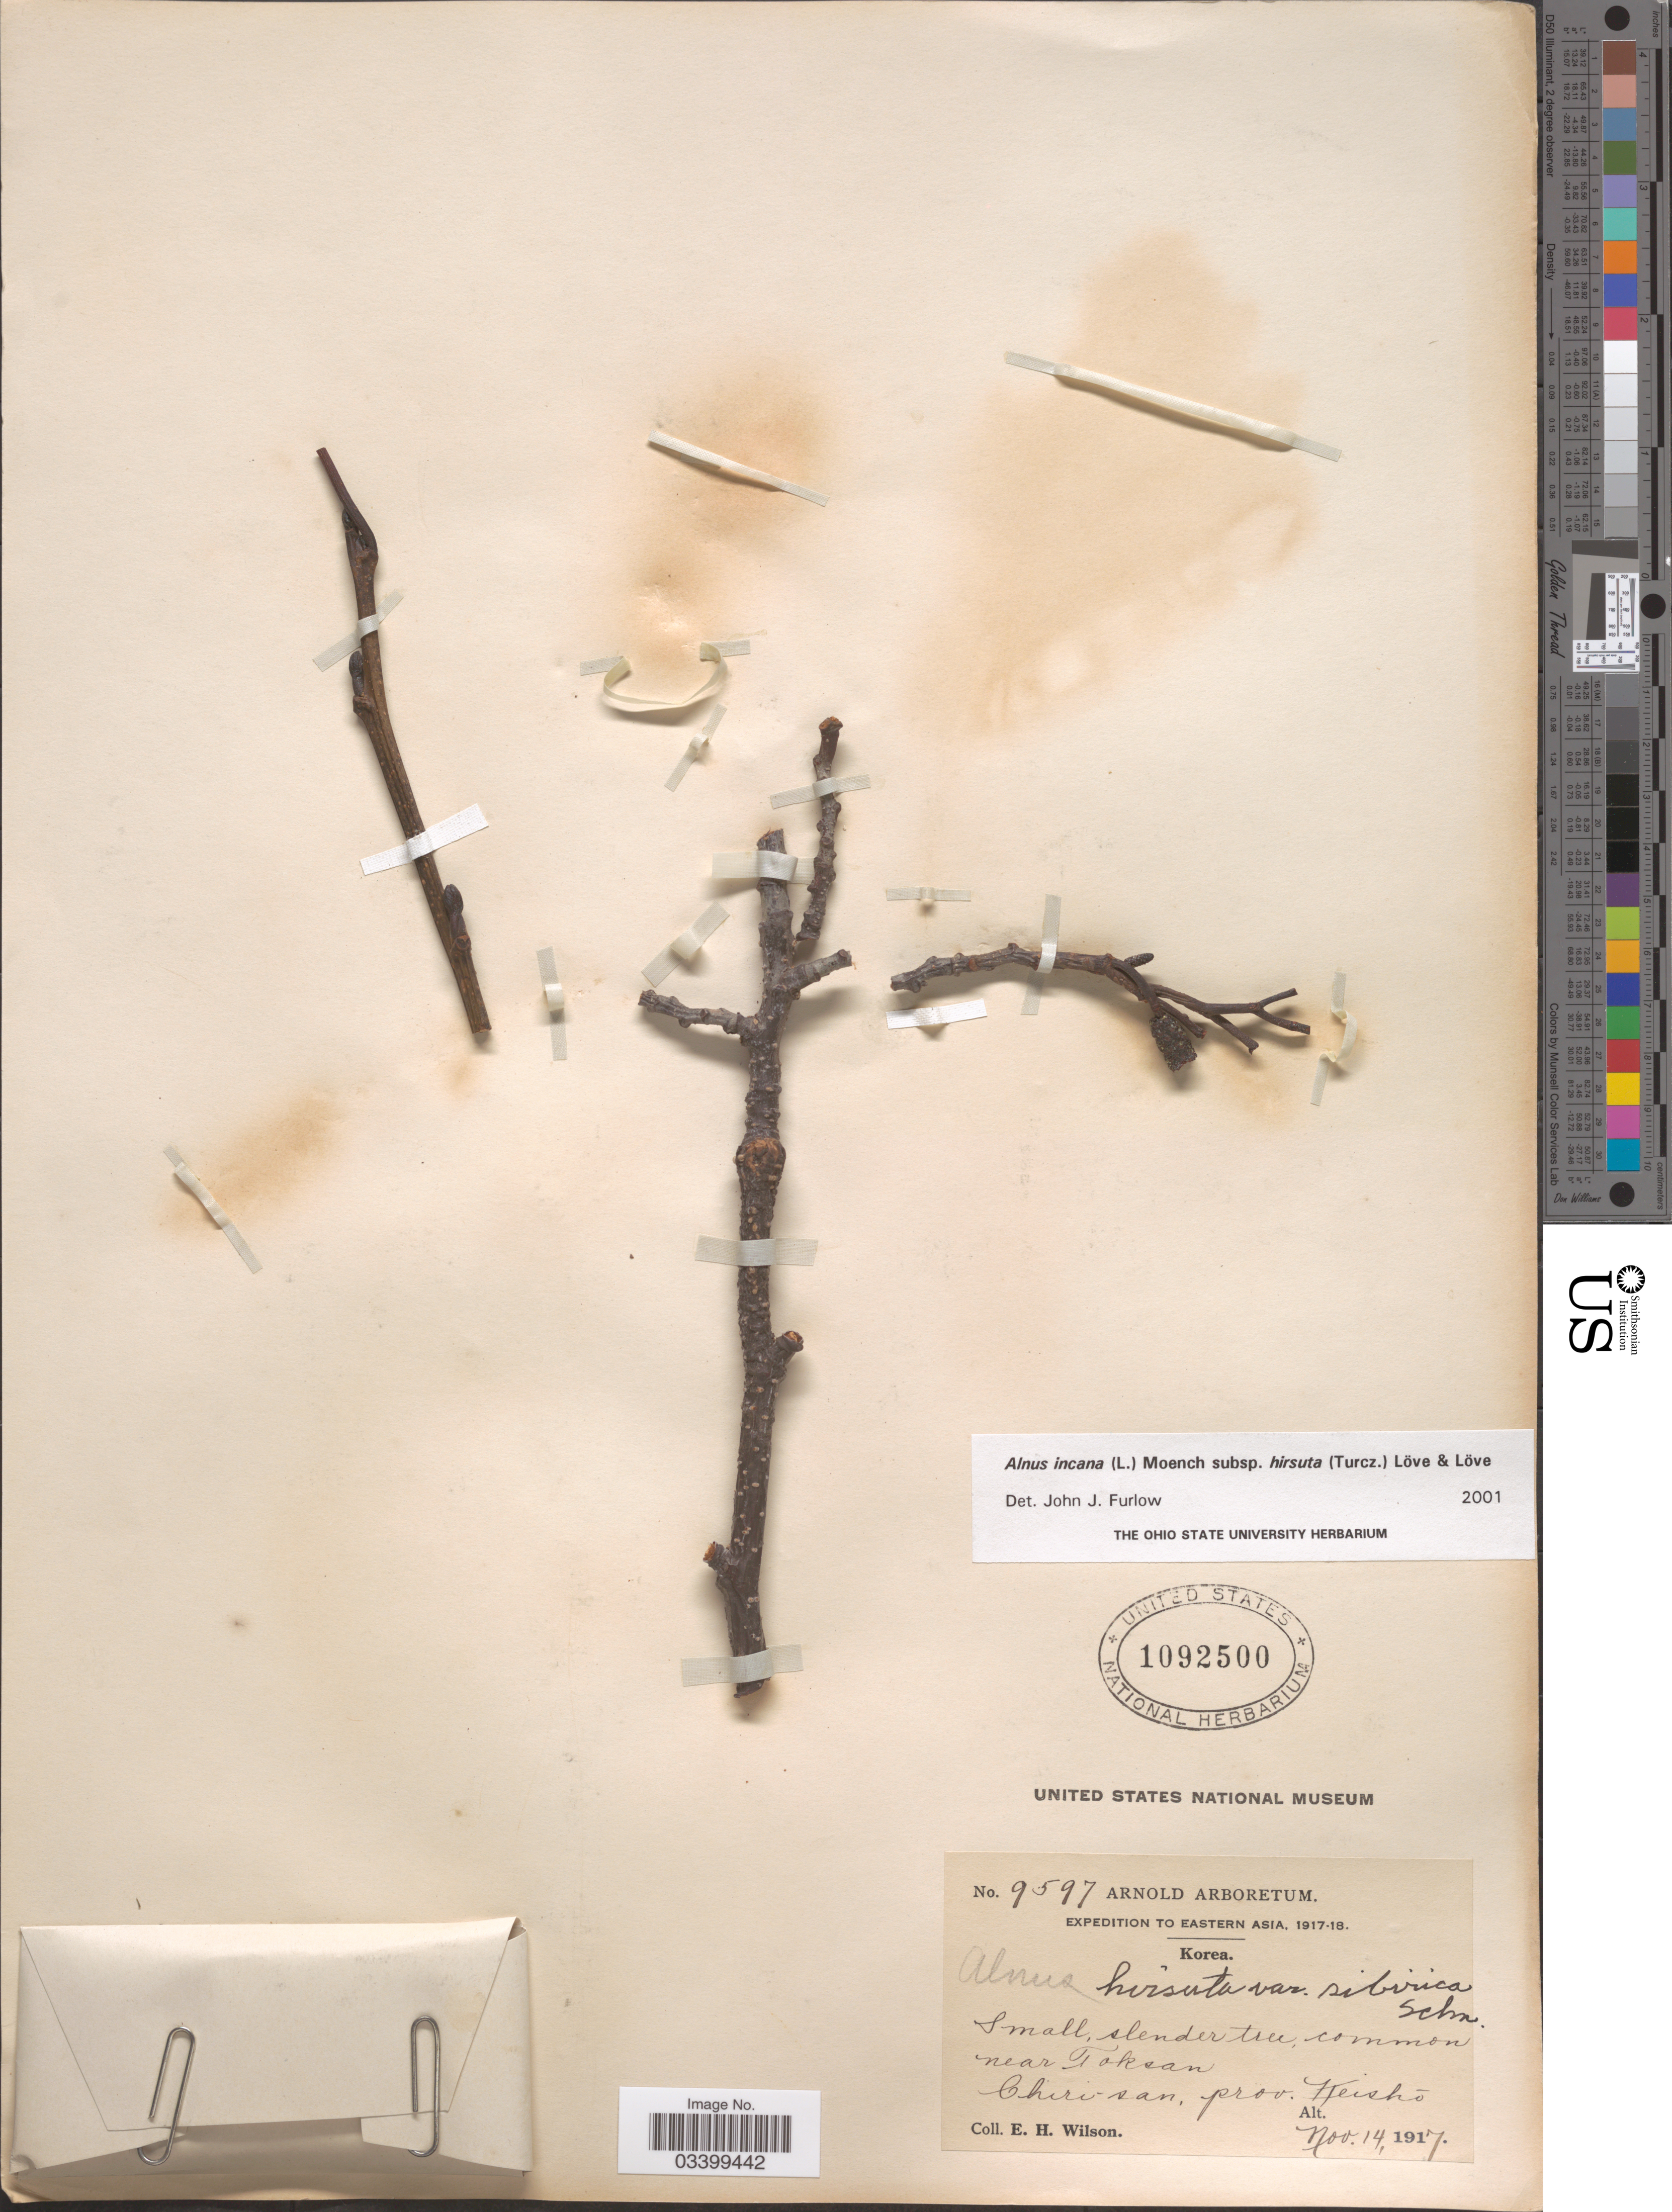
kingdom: Plantae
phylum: Tracheophyta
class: Magnoliopsida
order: Fagales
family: Betulaceae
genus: Alnus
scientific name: Alnus incana subsp. hirsuta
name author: (Spach) Á. Löve & D. Löve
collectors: E. Wilson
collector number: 9597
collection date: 1917-11-14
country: South Korea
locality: Near Toksan. Chiri-san, prov. Keishō.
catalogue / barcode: US 1092500